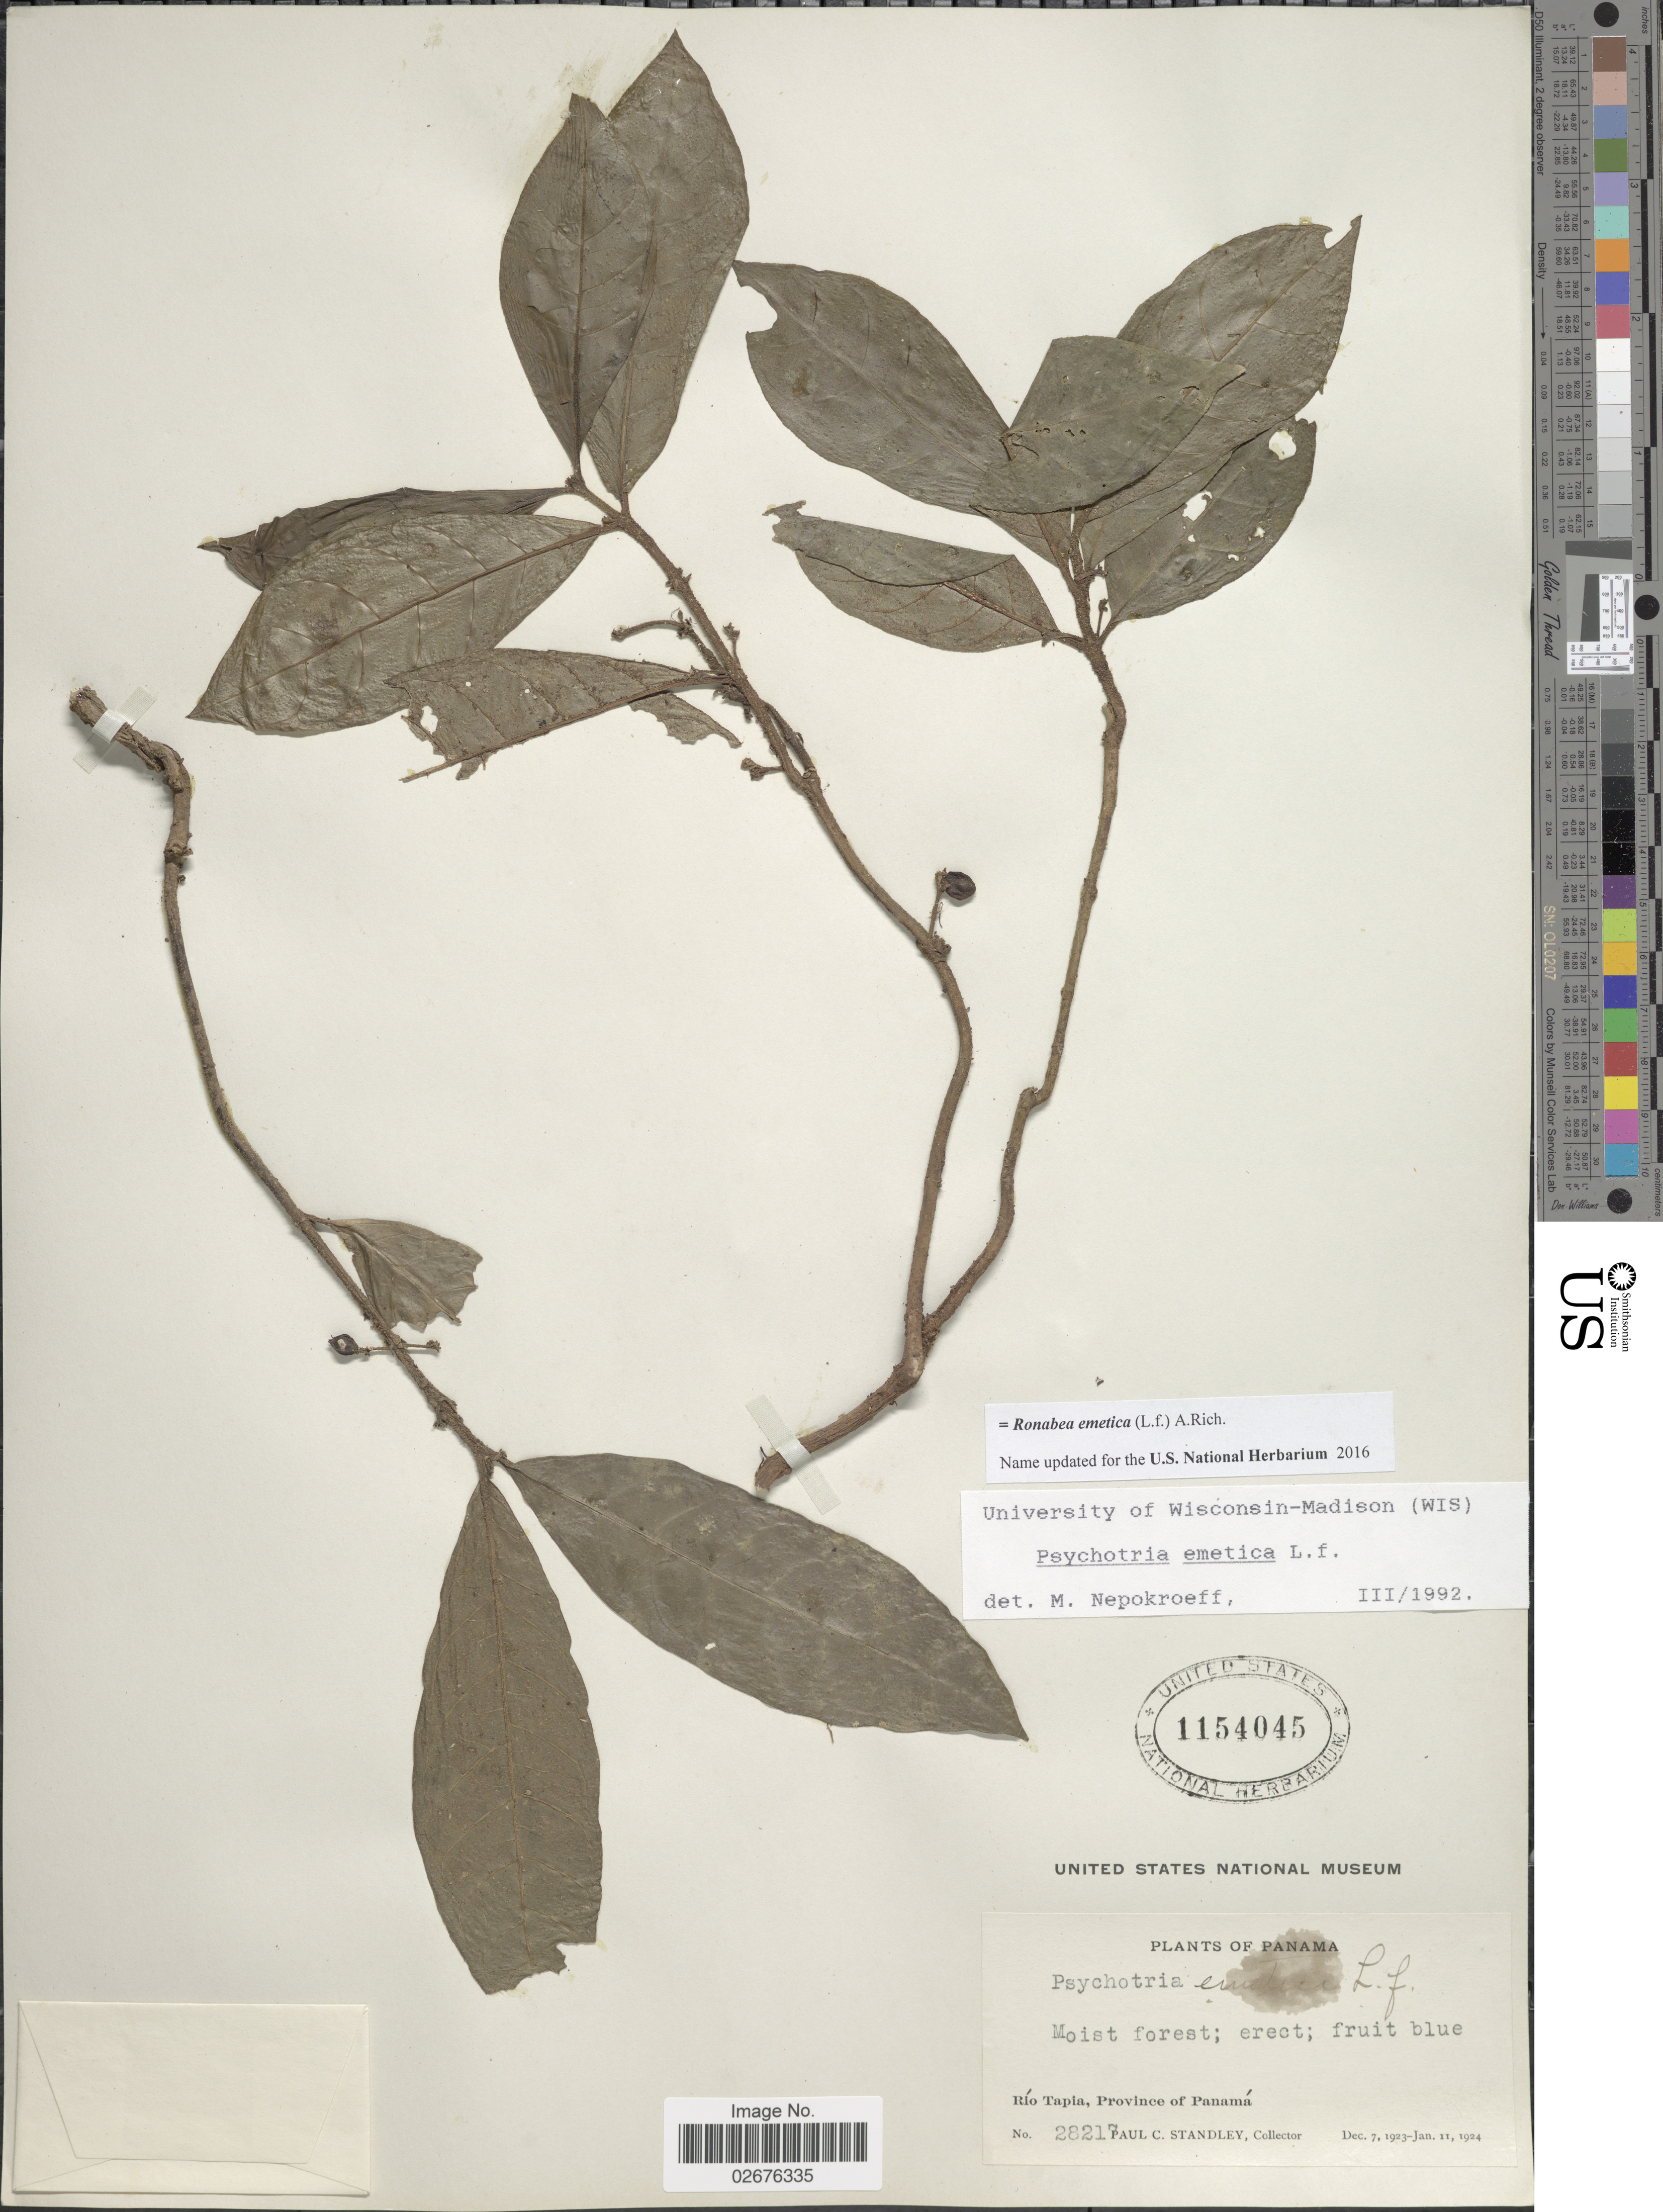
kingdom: Plantae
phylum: Tracheophyta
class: Magnoliopsida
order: Gentianales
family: Rubiaceae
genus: Ronabea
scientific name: Ronabea emetica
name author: (L. f.) A. Rich.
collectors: P. C. Standley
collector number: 28217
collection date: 1923-12-07/1924-01-11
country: Panama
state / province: Panamá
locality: Rio Tapia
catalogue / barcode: US 1154045